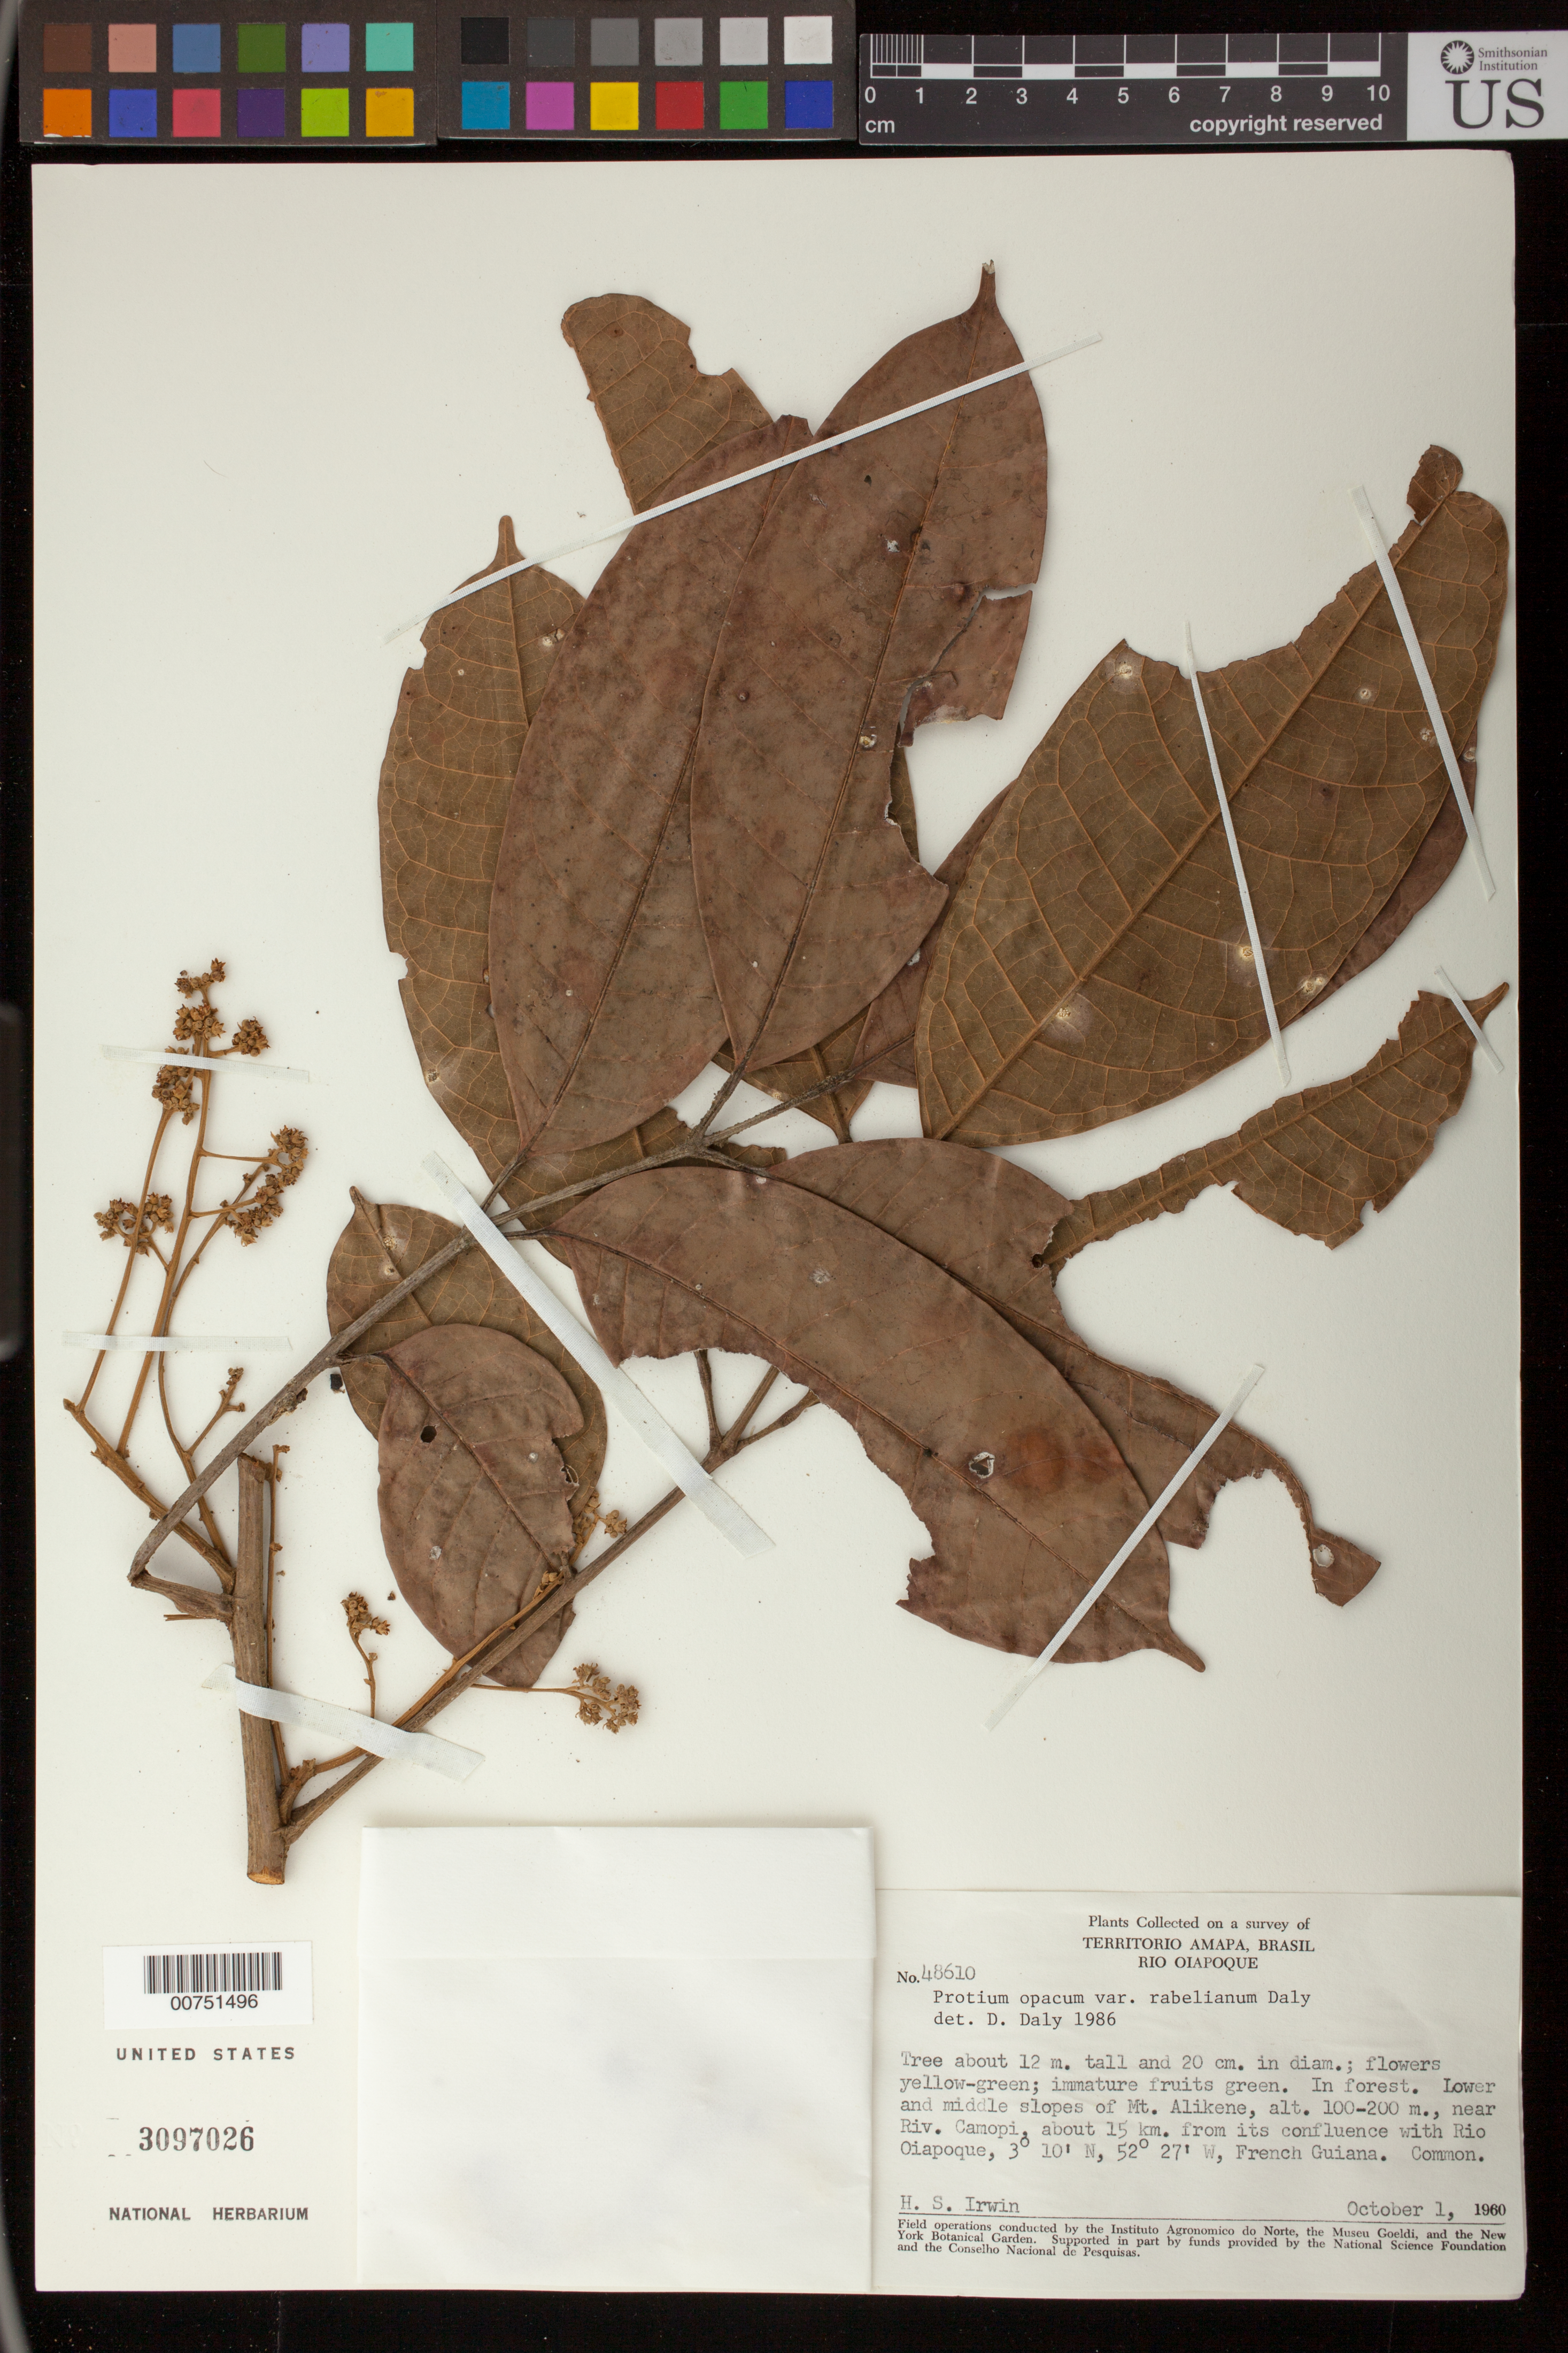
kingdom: Plantae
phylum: Tracheophyta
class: Magnoliopsida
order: Sapindales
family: Burseraceae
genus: Protium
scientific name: Protium opacum subsp. rabelianum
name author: Daly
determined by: Daly, D. C.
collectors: H. Irwin, M. J. Pires & L. Y. T. Westra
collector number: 48610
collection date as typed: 1-Oct-60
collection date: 1960-10-01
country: French Guiana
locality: Mt. Alikene, lower and middle slopes; nr. Camopi R., ca. 15 km from its conflu. with Río Oiapoque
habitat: Forest, lower and middle mountain slopes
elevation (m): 100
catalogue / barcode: US 3097026